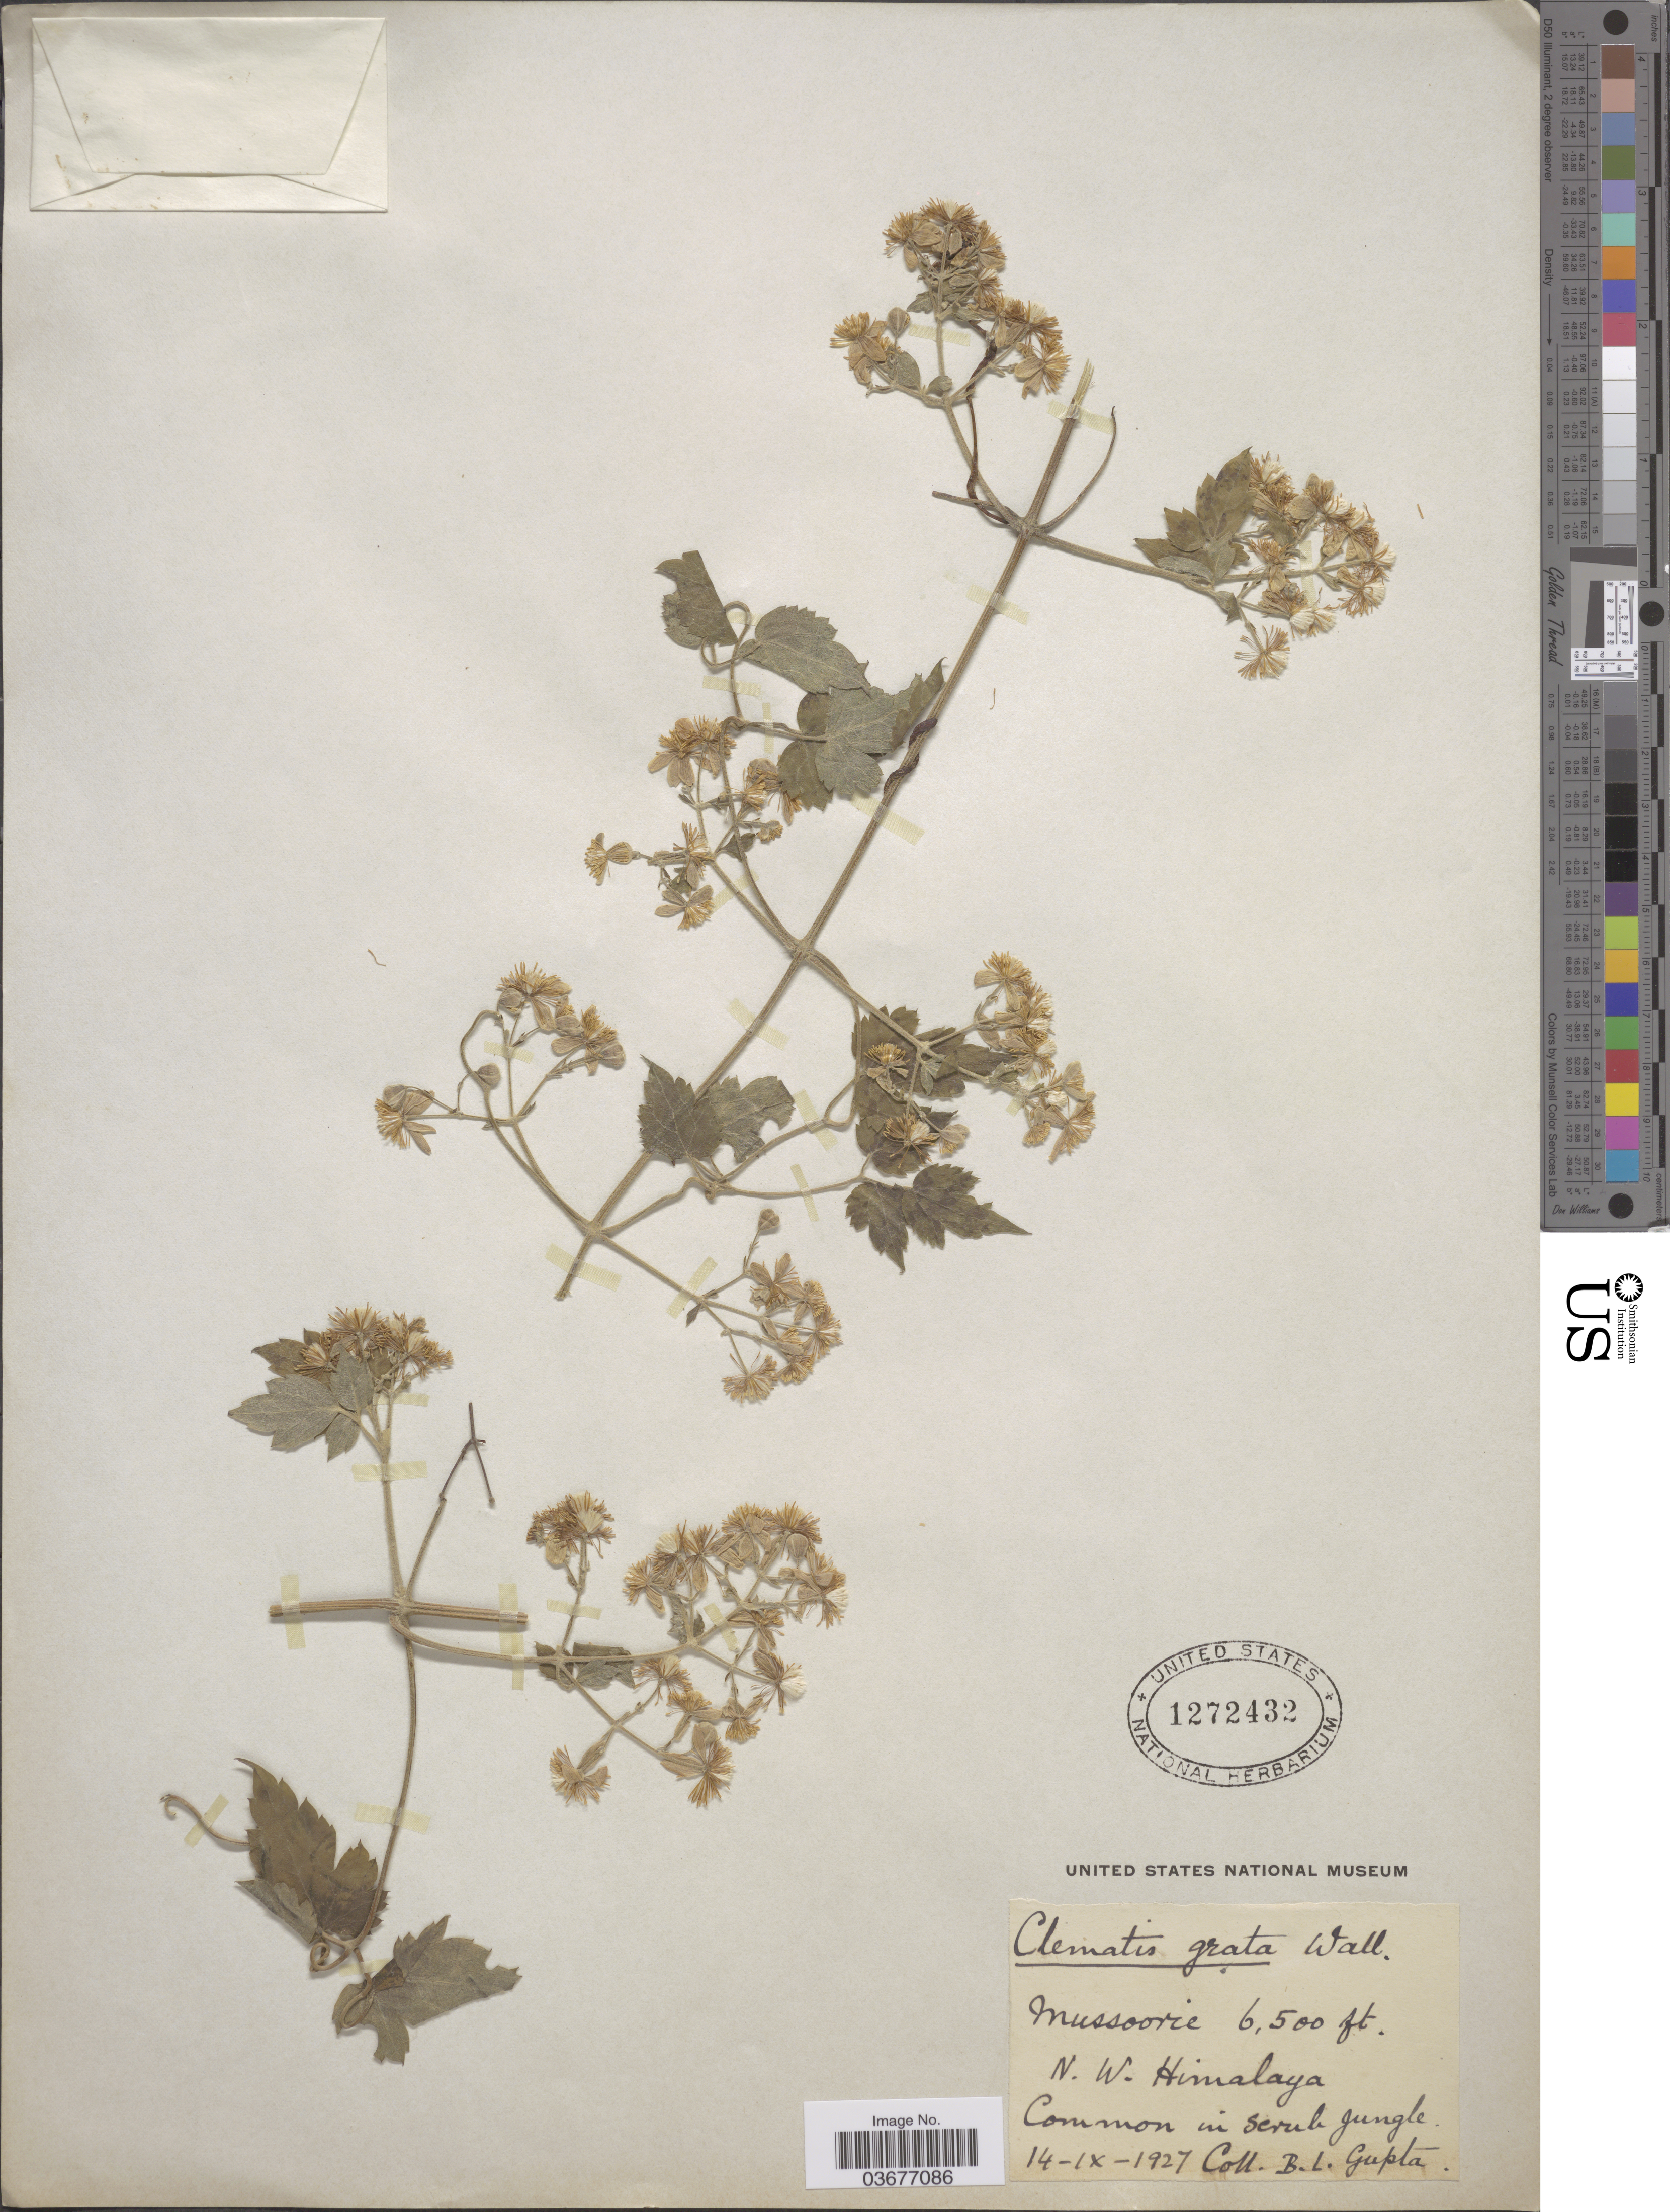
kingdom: Plantae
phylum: Tracheophyta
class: Magnoliopsida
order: Ranunculales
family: Ranunculaceae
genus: Clematis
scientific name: Clematis grata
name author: Wall.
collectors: B. L. Gupta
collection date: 1927-09-14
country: India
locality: Mussoorie. N. W. Himalaya.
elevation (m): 1981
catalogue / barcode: US 1272432